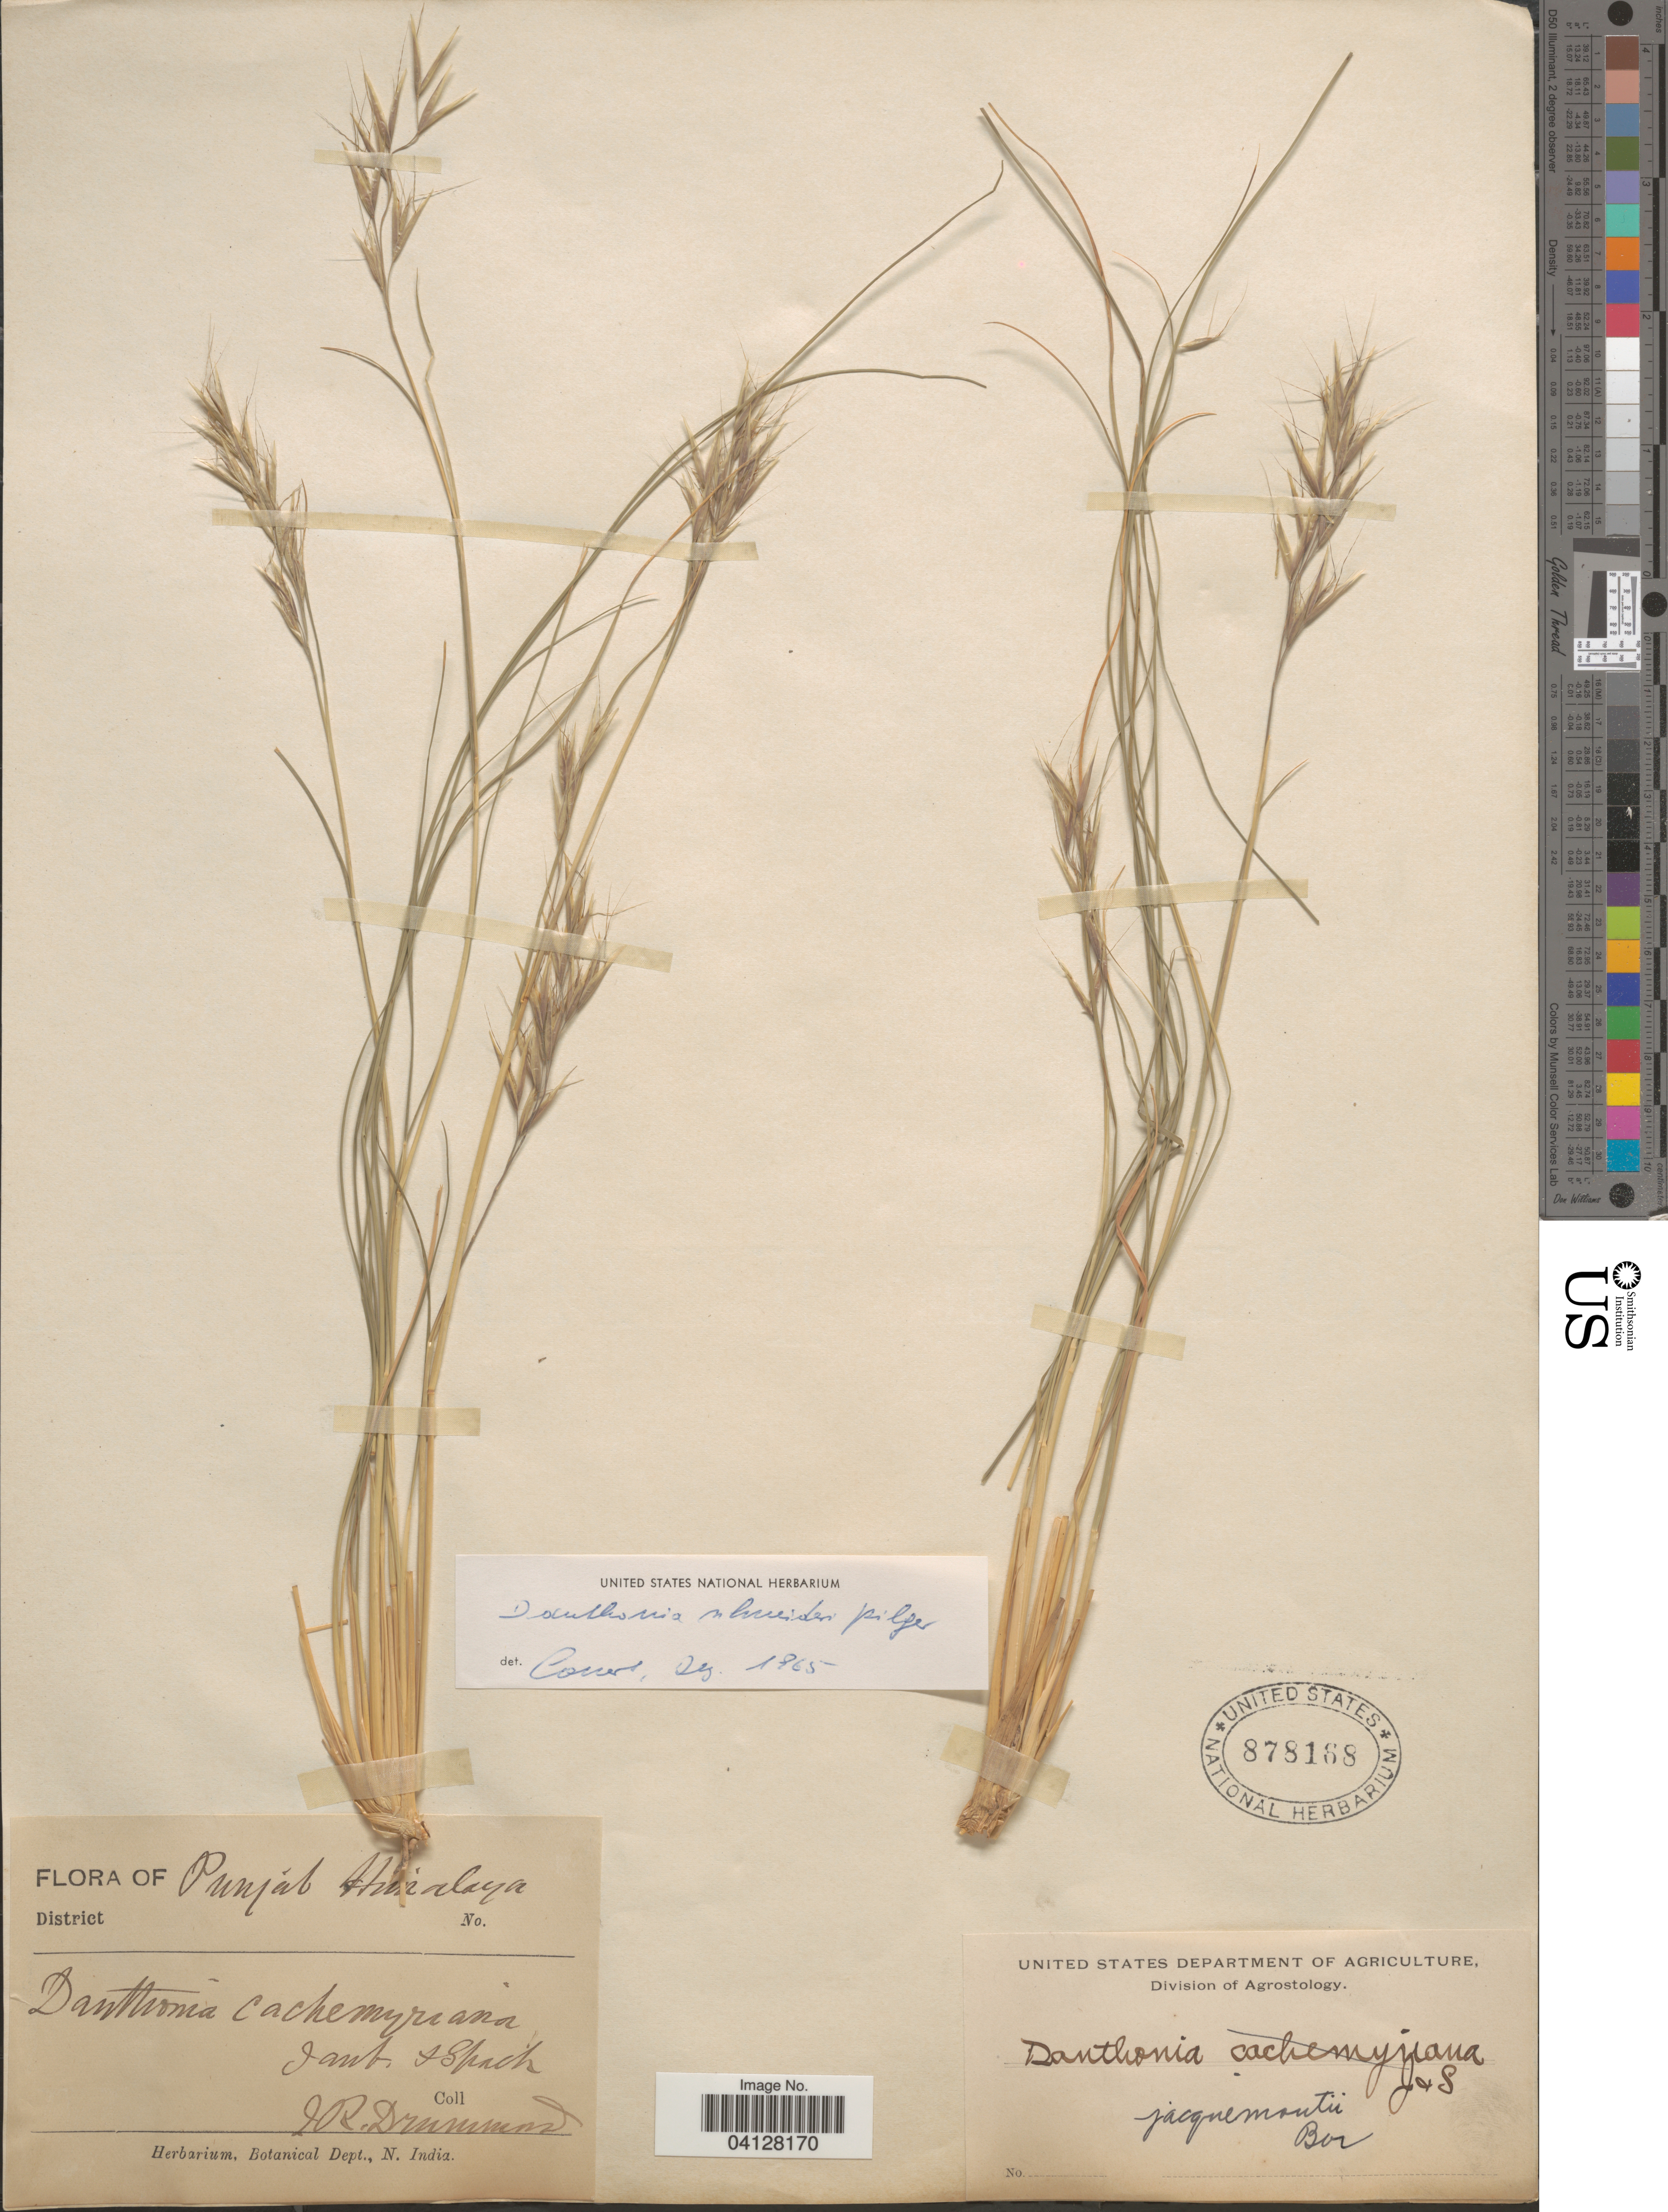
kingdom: Plantae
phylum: Tracheophyta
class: Liliopsida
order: Poales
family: Poaceae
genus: Danthonia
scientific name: Danthonia schneideri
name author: Pilg.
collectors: J. R. Drummond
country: India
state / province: Punjab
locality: Punjab Himalaya.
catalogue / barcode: US 878168